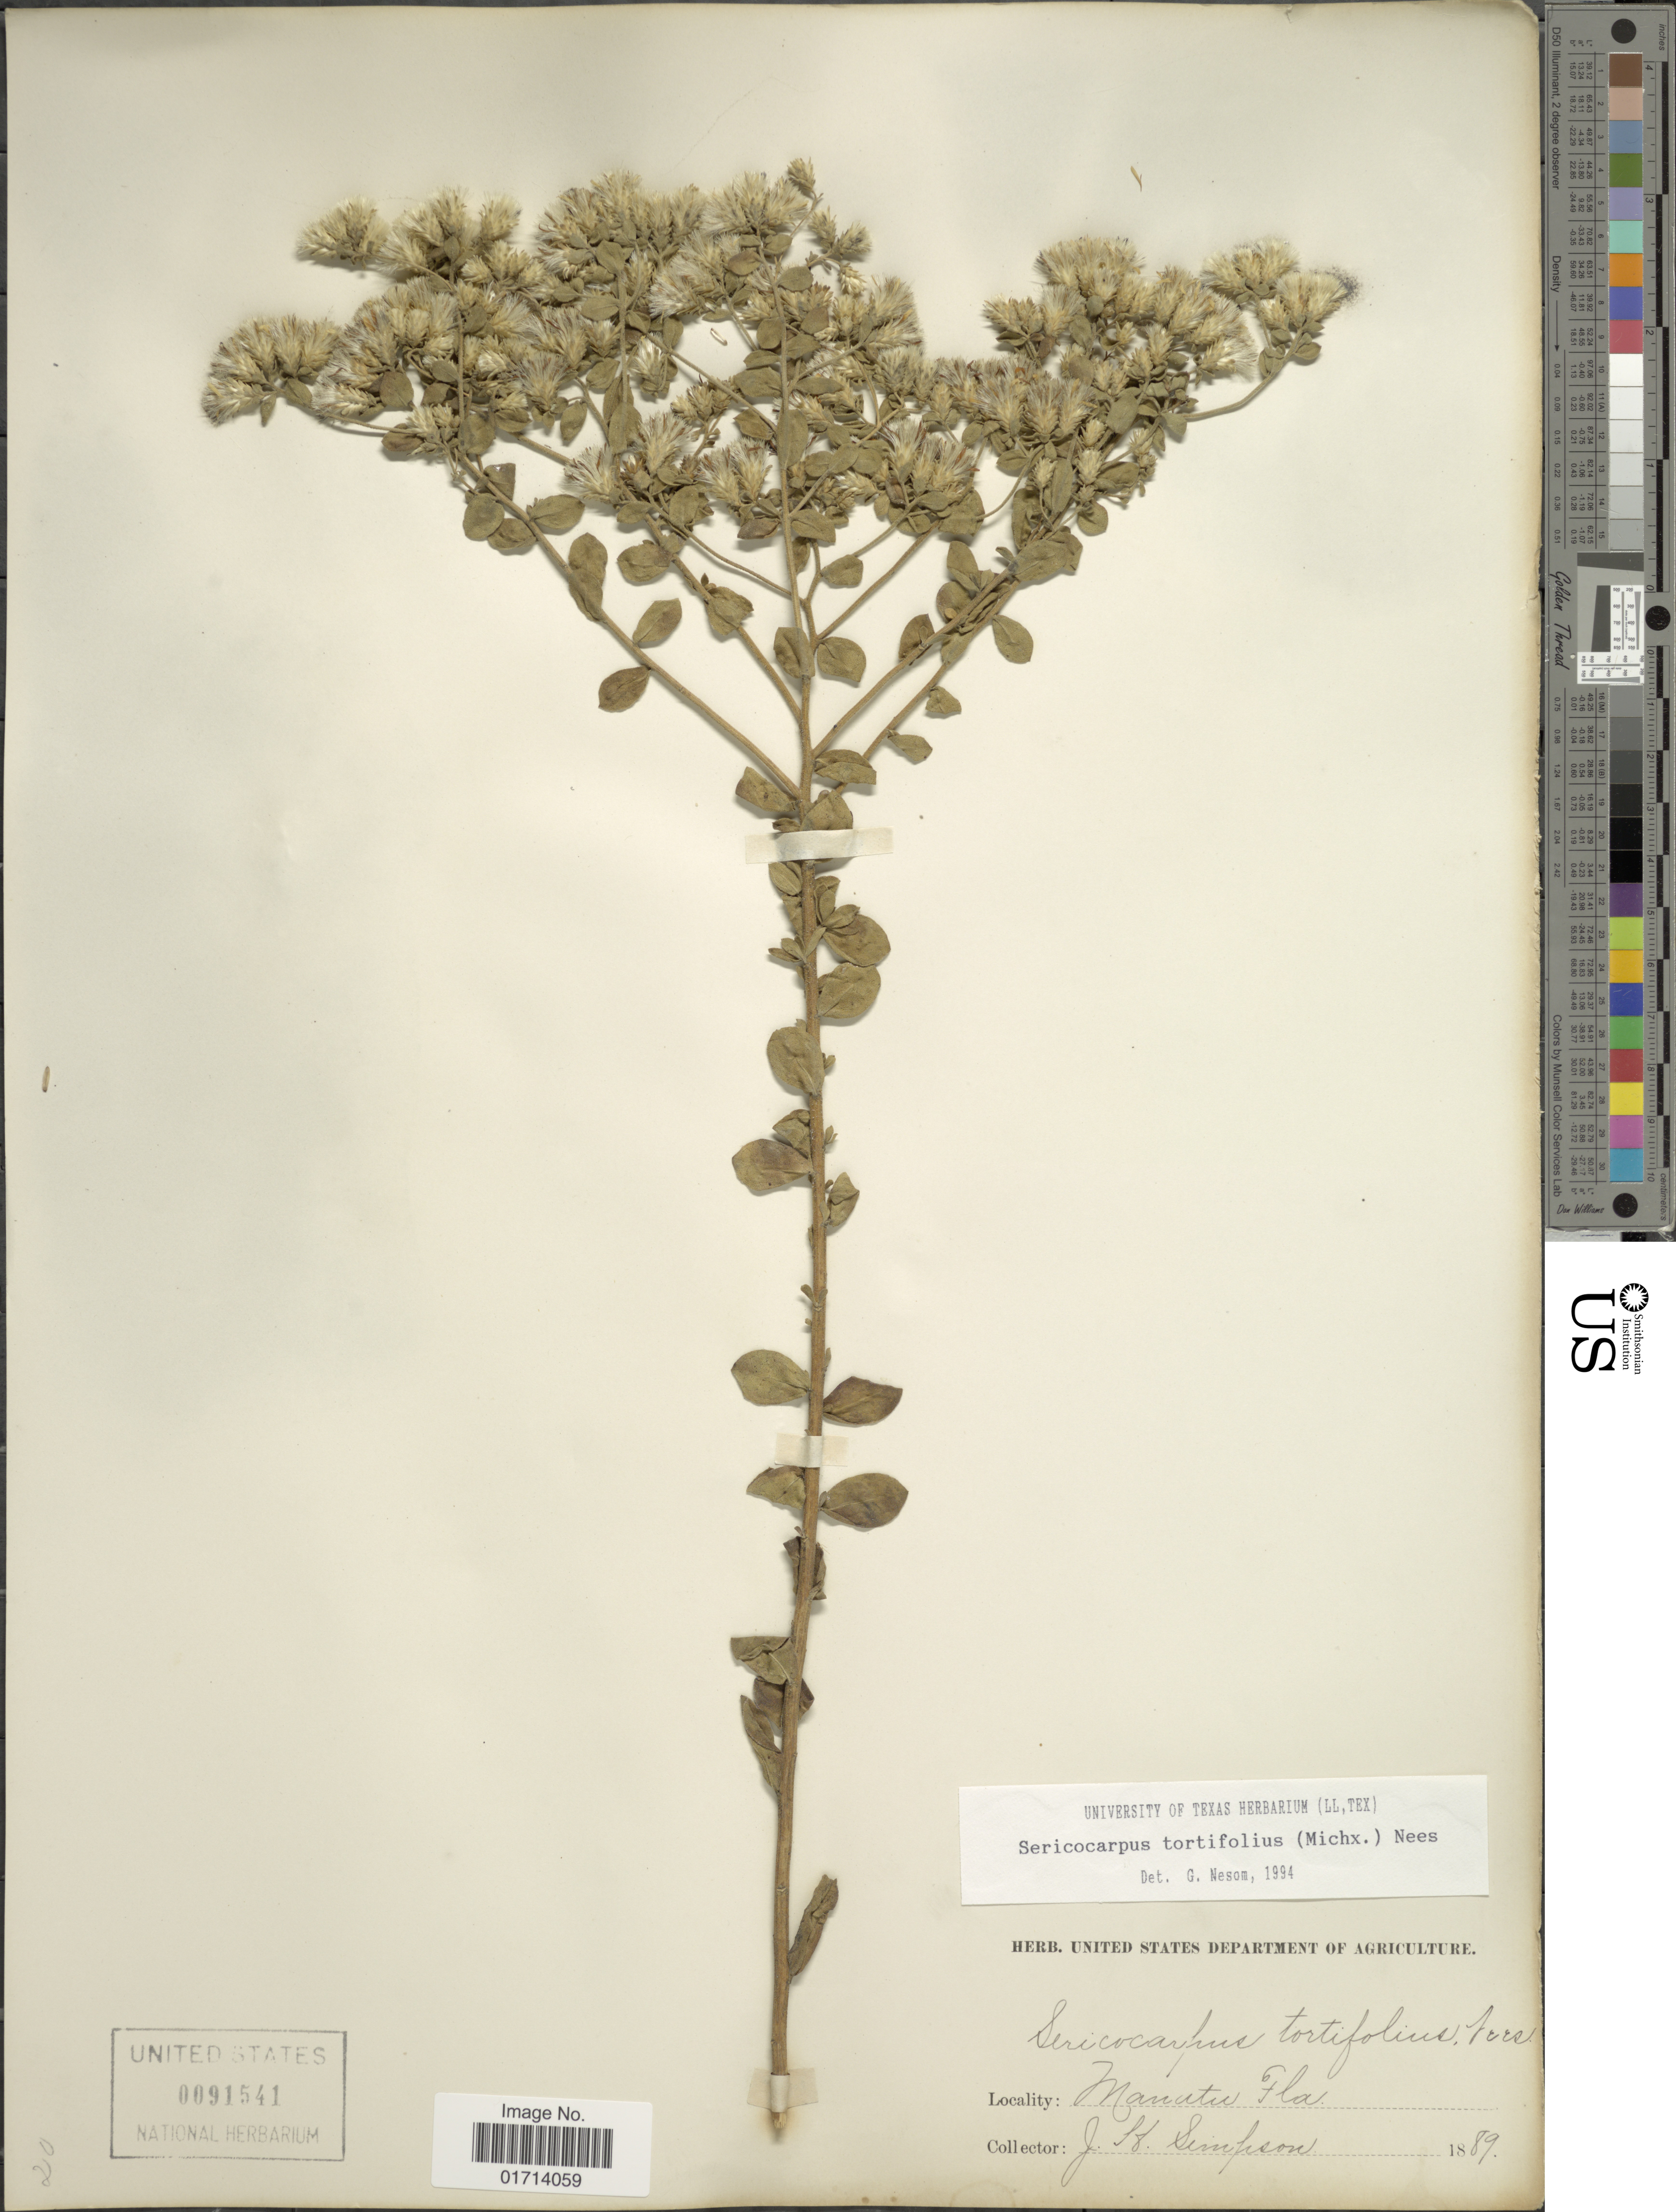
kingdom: Plantae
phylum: Tracheophyta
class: Magnoliopsida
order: Asterales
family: Asteraceae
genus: Sericocarpus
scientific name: Sericocarpus tortifolius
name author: (Michx.) Nees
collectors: J. H. Simpson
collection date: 1889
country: United States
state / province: Florida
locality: Manatee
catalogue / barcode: US 91541